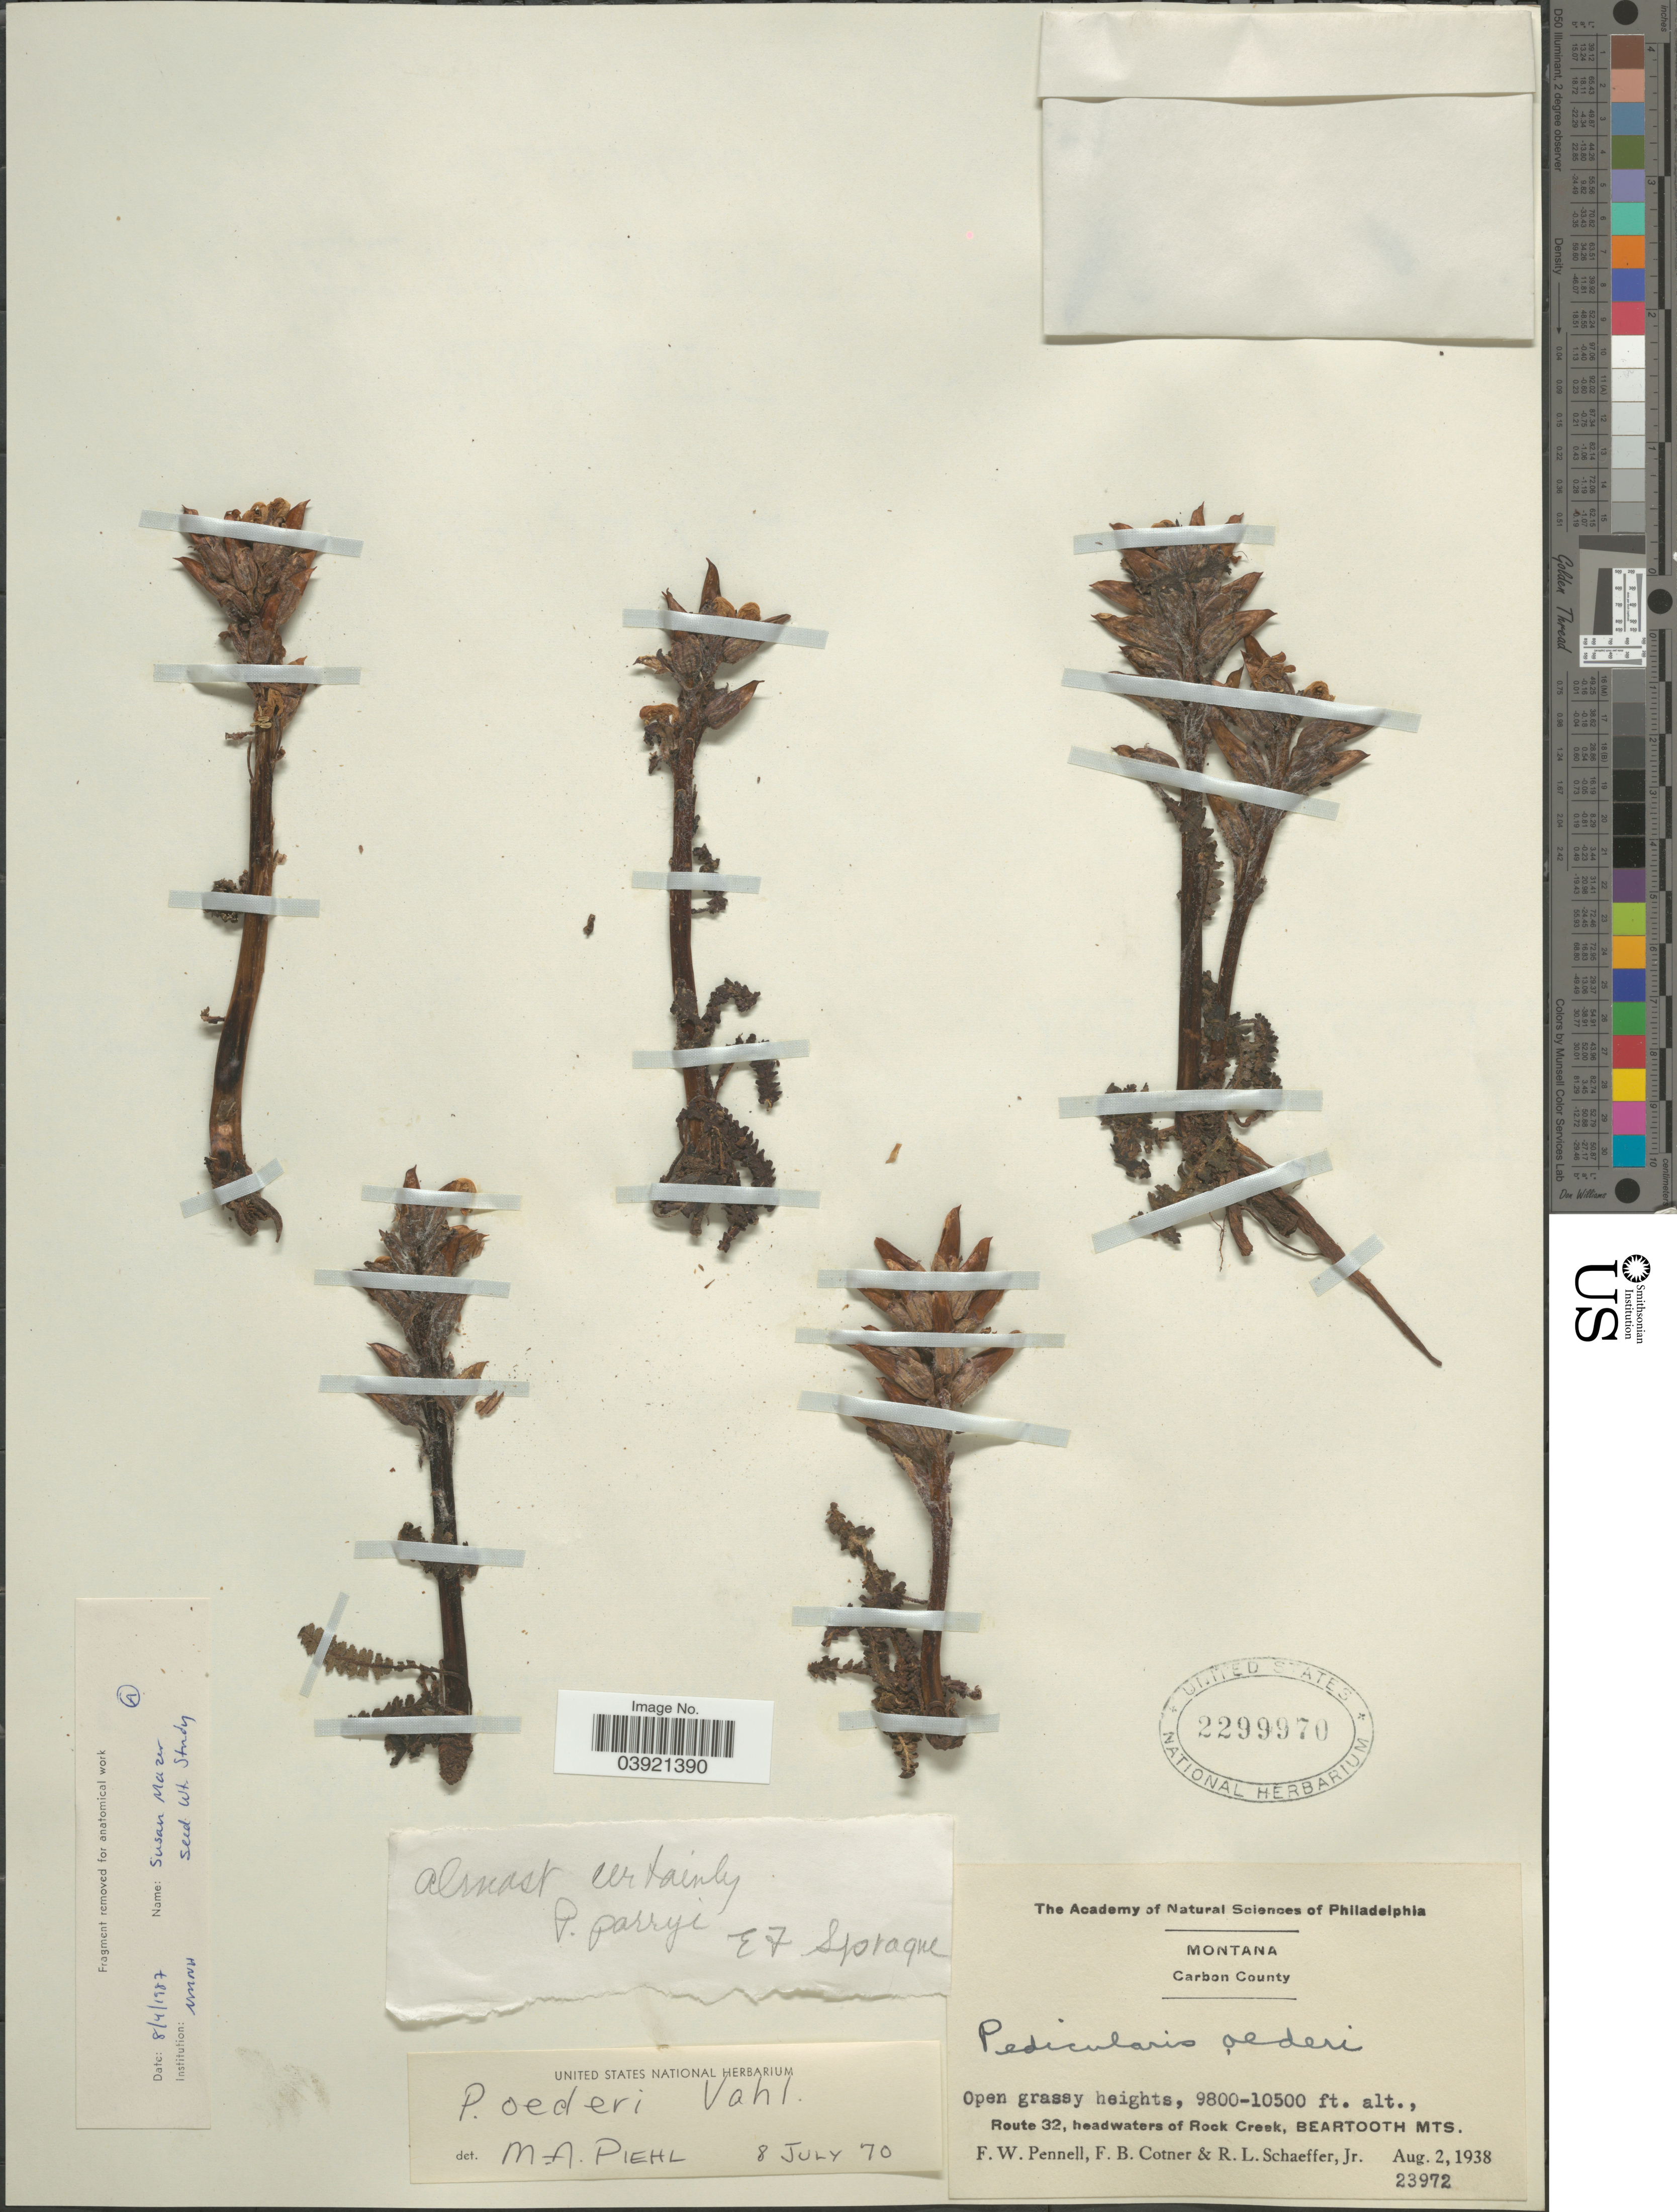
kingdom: Plantae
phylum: Tracheophyta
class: Magnoliopsida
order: Lamiales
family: Orobanchaceae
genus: Pedicularis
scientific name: Pedicularis canadensis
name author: L.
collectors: F. W. Pennell, F. Cotner & R. L. Schaeffer Jr.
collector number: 23972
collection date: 1938-08-02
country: United States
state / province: Montana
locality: Carbon County. Open grassy heights, Route 32, headwaters of Rock Creek, Beartooth Mts.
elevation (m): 2987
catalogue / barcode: US 2299970